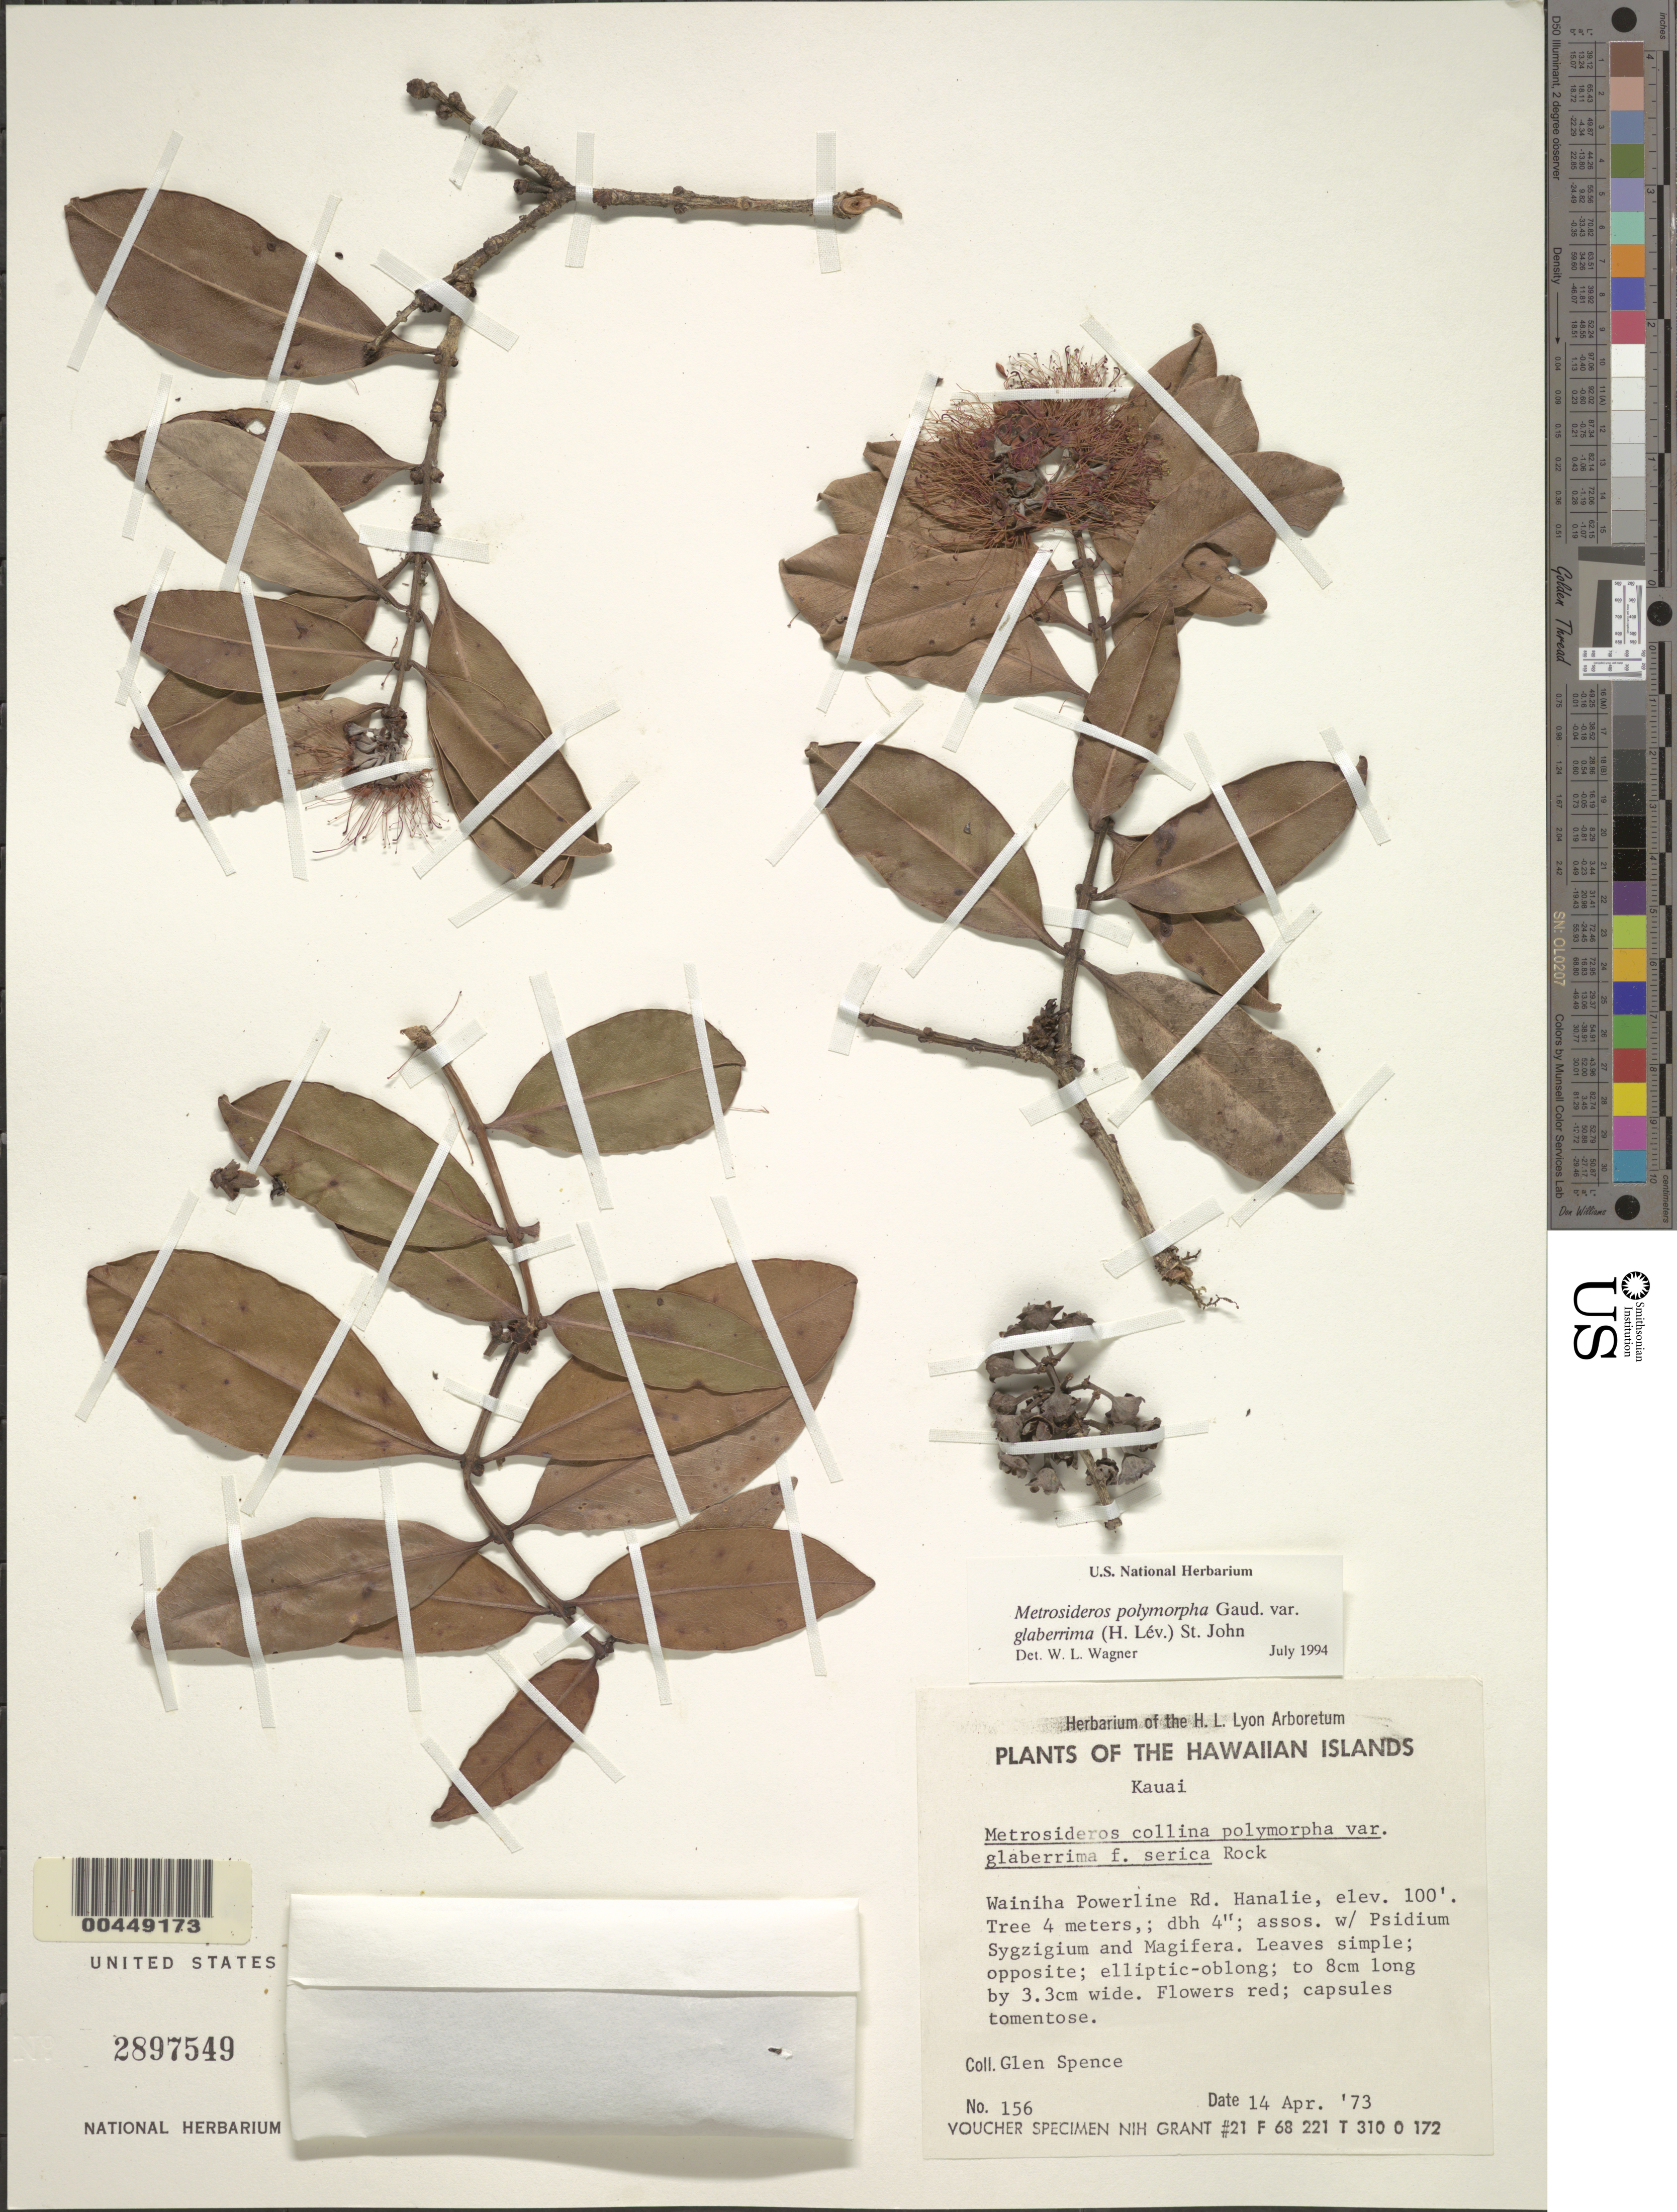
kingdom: Plantae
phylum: Tracheophyta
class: Magnoliopsida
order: Myrtales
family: Myrtaceae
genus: Metrosideros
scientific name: Metrosideros polymorpha var. glaberrima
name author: (H. Lév.) H. St. John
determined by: Wagner, W. L., (BOT), Smithsonian Institution - National Museum of Natural History (UNITED STATES)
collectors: G. Spence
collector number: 156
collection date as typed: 14 Apr 1973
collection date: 1973-04-14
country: United States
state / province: Hawaii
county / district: Kauai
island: Kaua'i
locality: Wainiha Powerline Road Hanalie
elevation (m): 30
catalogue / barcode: US 2897549